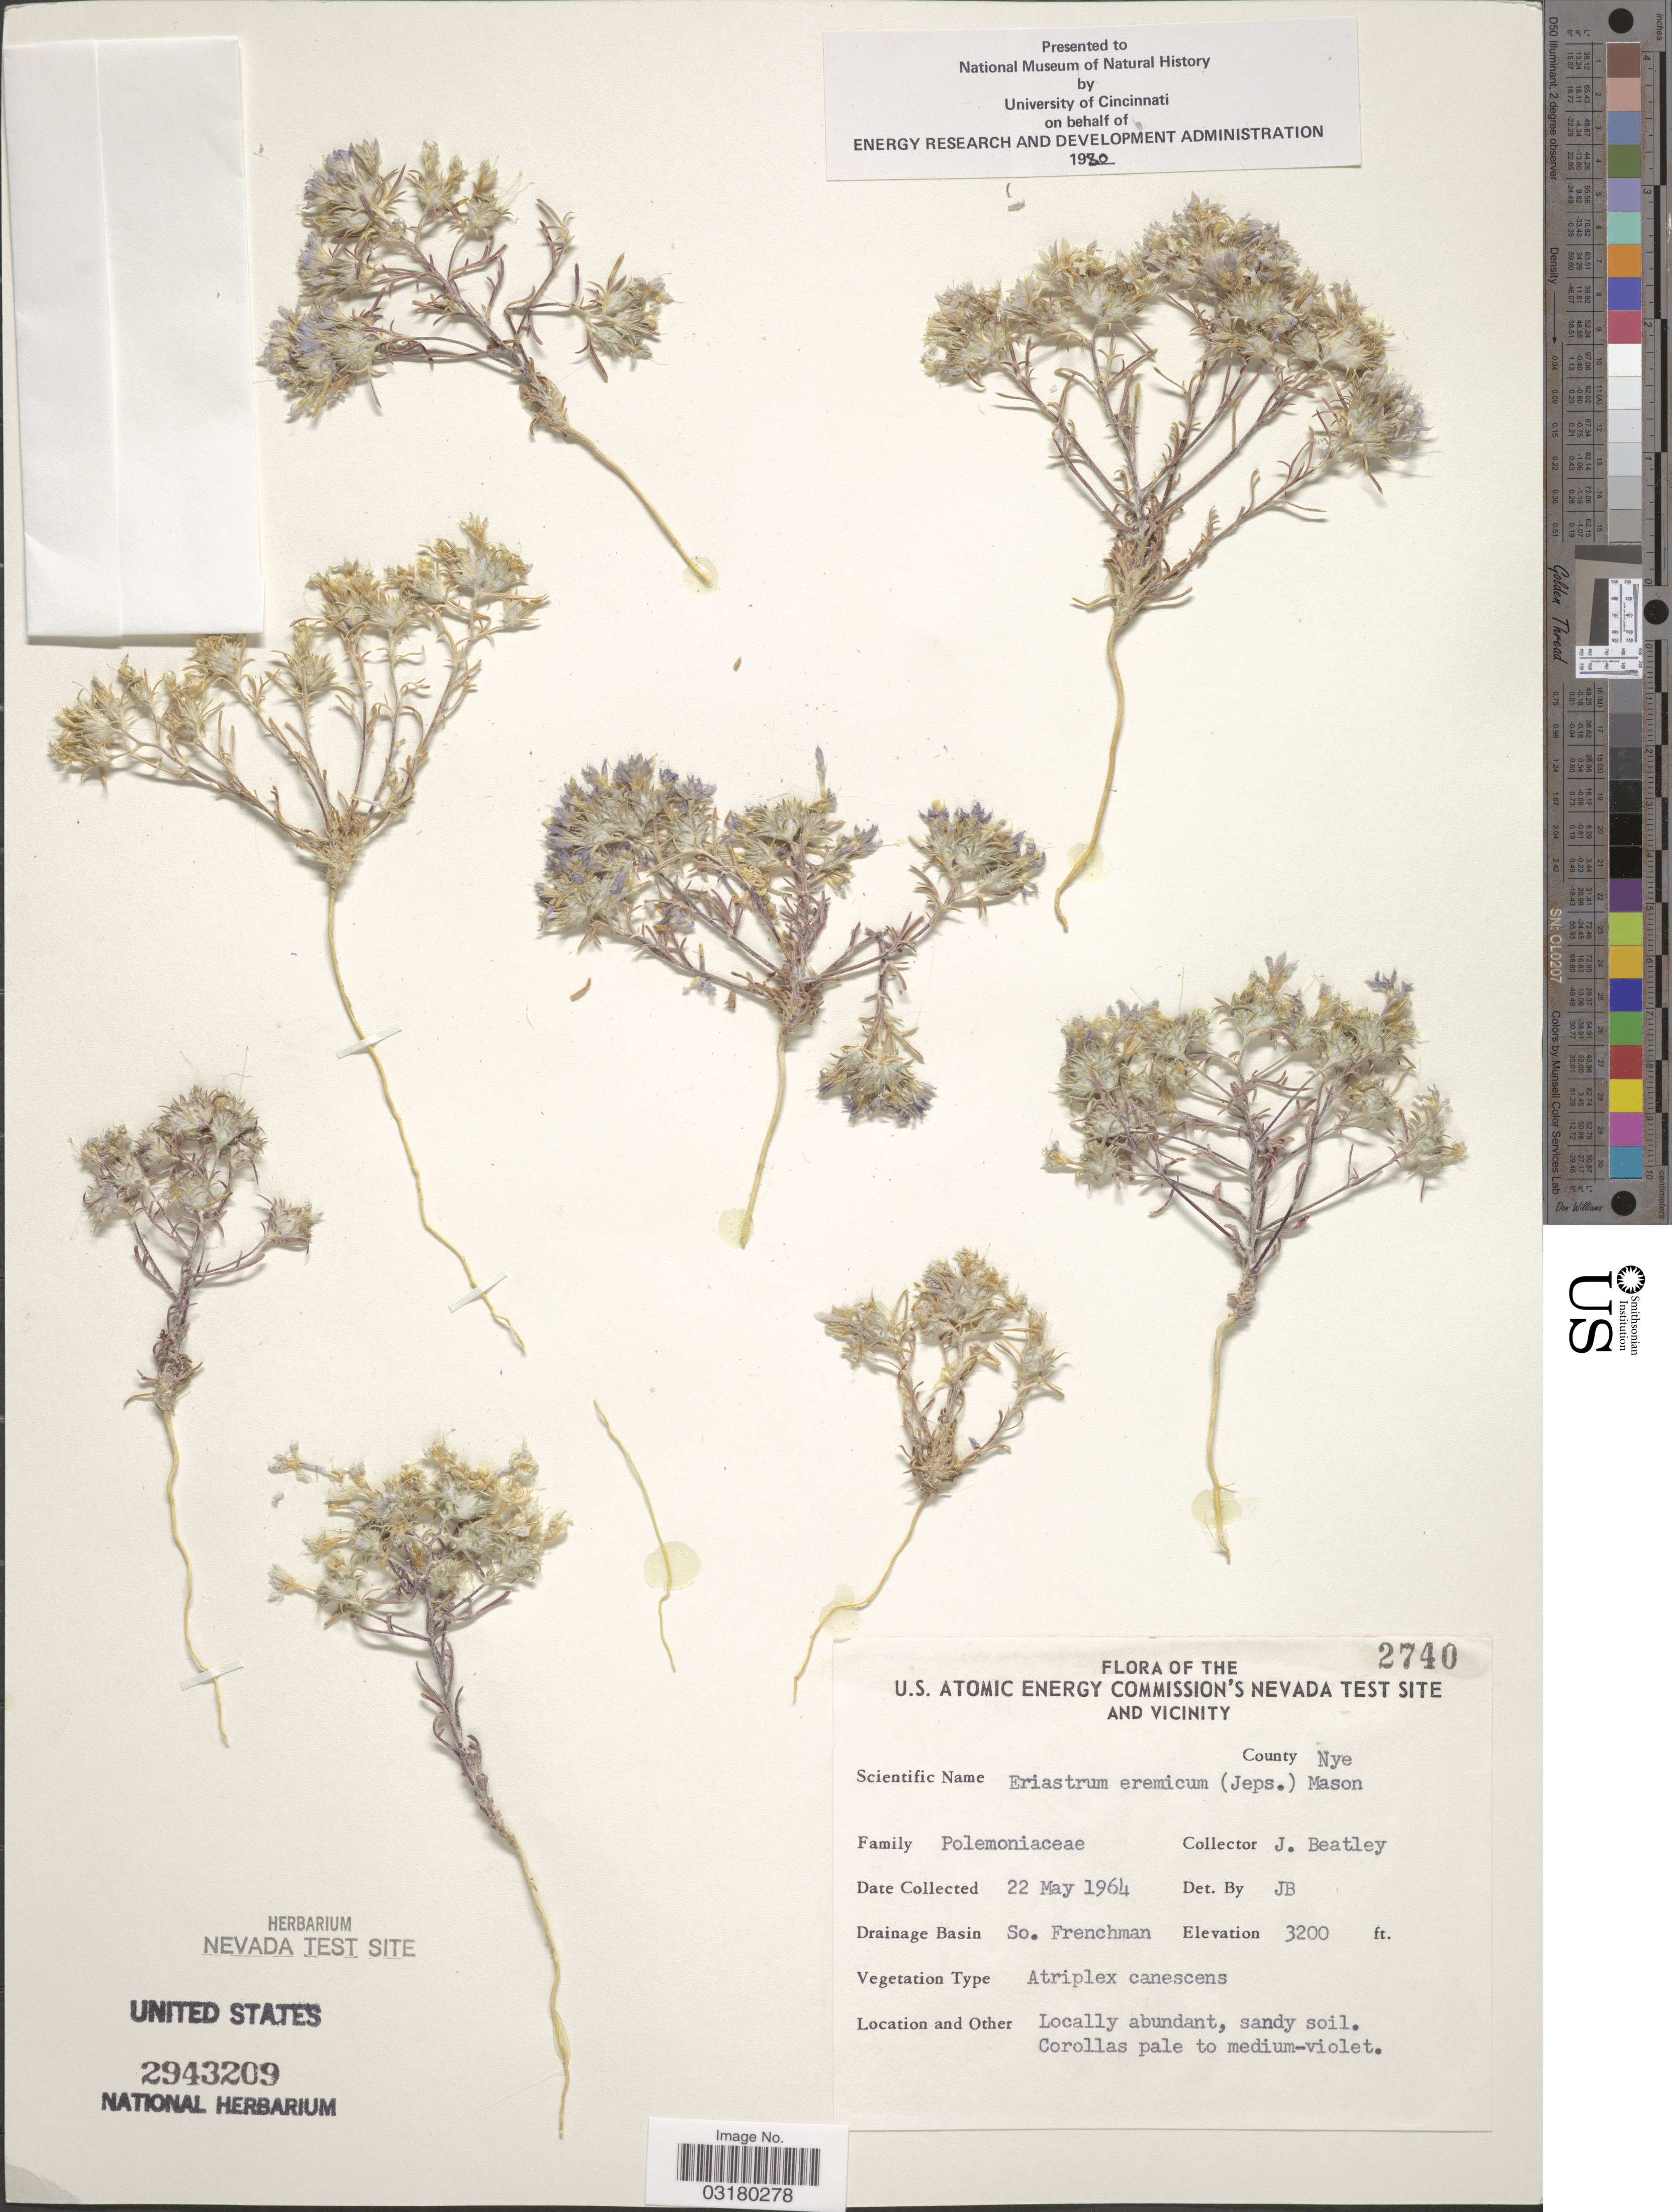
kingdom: Plantae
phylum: Tracheophyta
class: Magnoliopsida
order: Ericales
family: Polemoniaceae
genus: Eriastrum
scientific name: Eriastrum eremicum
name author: (Jeps.) H. Mason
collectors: J. C. Beatley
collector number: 2740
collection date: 1964-05-22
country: United States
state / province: Nevada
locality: The U.S. Atomic Energy Commission's Nevada Test Site and Vicinity. County Nye. Drainage Basin So. Frenchman.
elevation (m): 975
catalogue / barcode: US 2943209